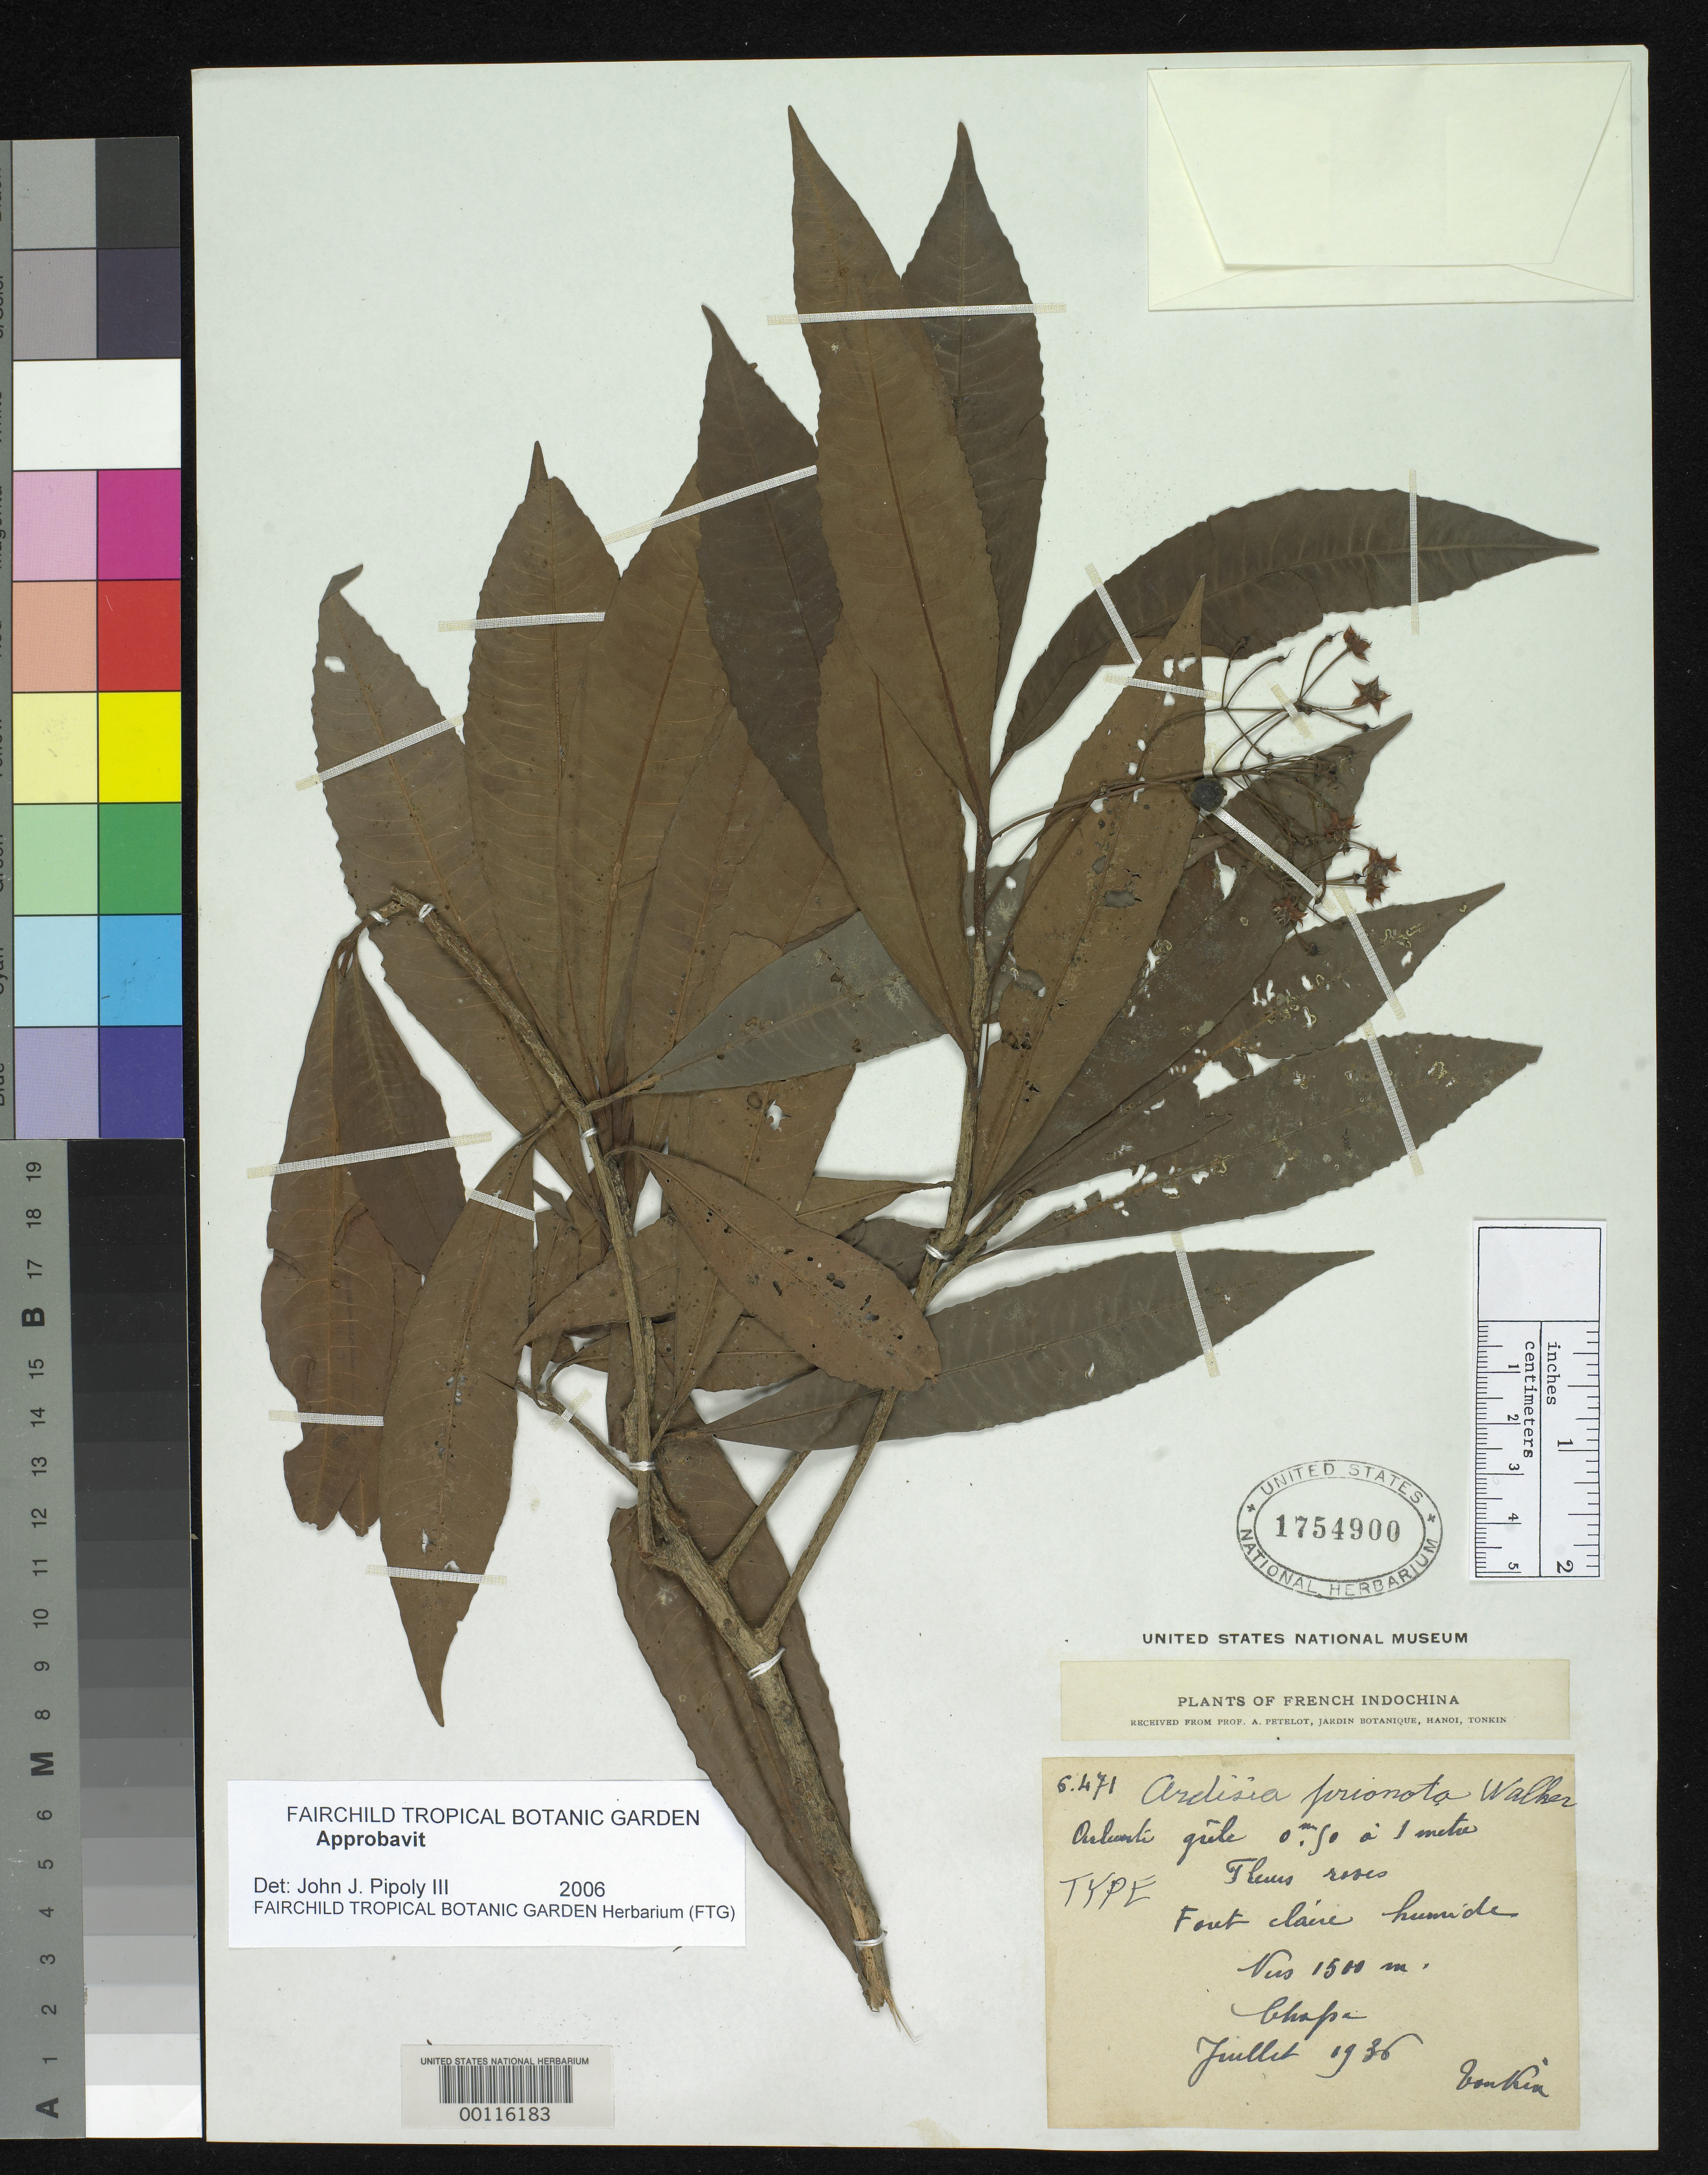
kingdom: Plantae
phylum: Tracheophyta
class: Magnoliopsida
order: Ericales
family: Primulaceae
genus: Ardisia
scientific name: Ardisia prionota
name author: E. Walker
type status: Holotype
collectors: P. A. Pételot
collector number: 6471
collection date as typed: Jul 1936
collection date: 1936-07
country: Vietnam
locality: Tonkin. Chapa.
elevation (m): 1500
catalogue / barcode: US 1754900